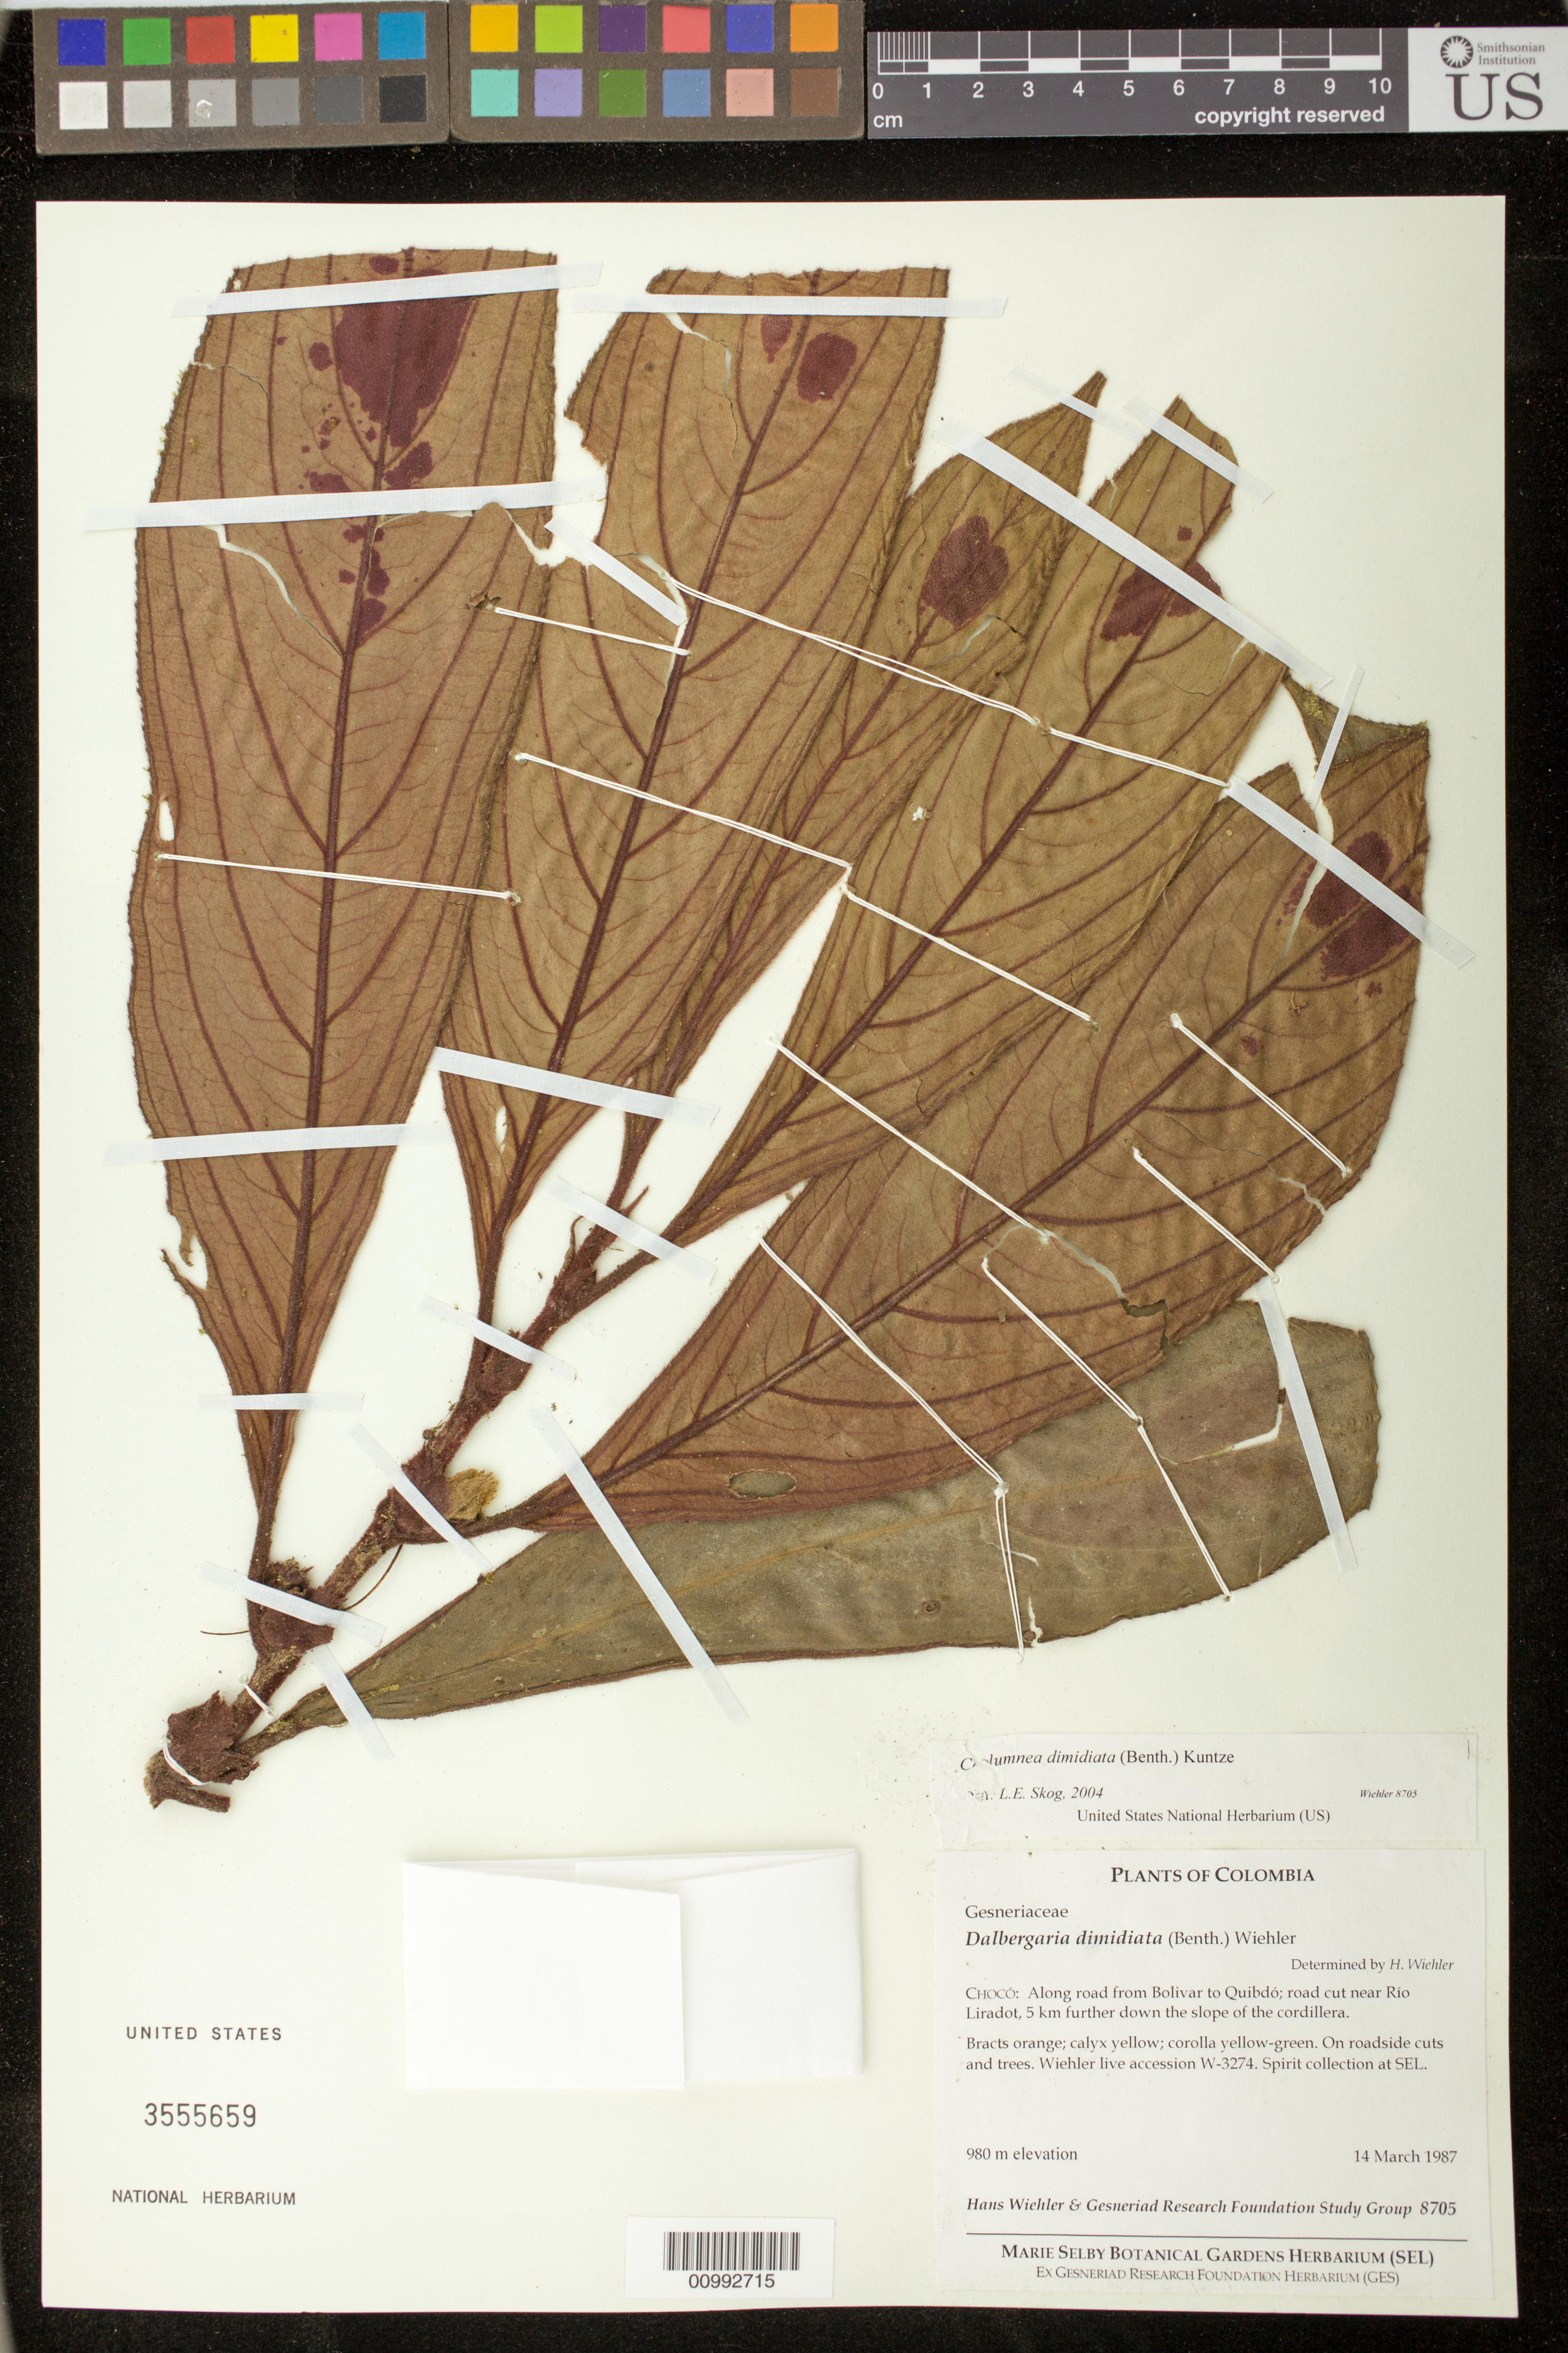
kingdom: Plantae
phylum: Tracheophyta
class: Magnoliopsida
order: Lamiales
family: Gesneriaceae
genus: Columnea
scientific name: Columnea dimidiata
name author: (Benth.) Kuntze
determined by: Skog, Laurence E.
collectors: H. J. Wiehler & GRF Study Group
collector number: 8705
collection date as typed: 14 Mar 1987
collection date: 1987-03-14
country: Colombia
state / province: Chocó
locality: Chocó: along road from Bolivar to Quibdó; road cut near Rio Liradot, 5 km further down the slope of the cordillera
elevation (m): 980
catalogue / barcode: US 3555659